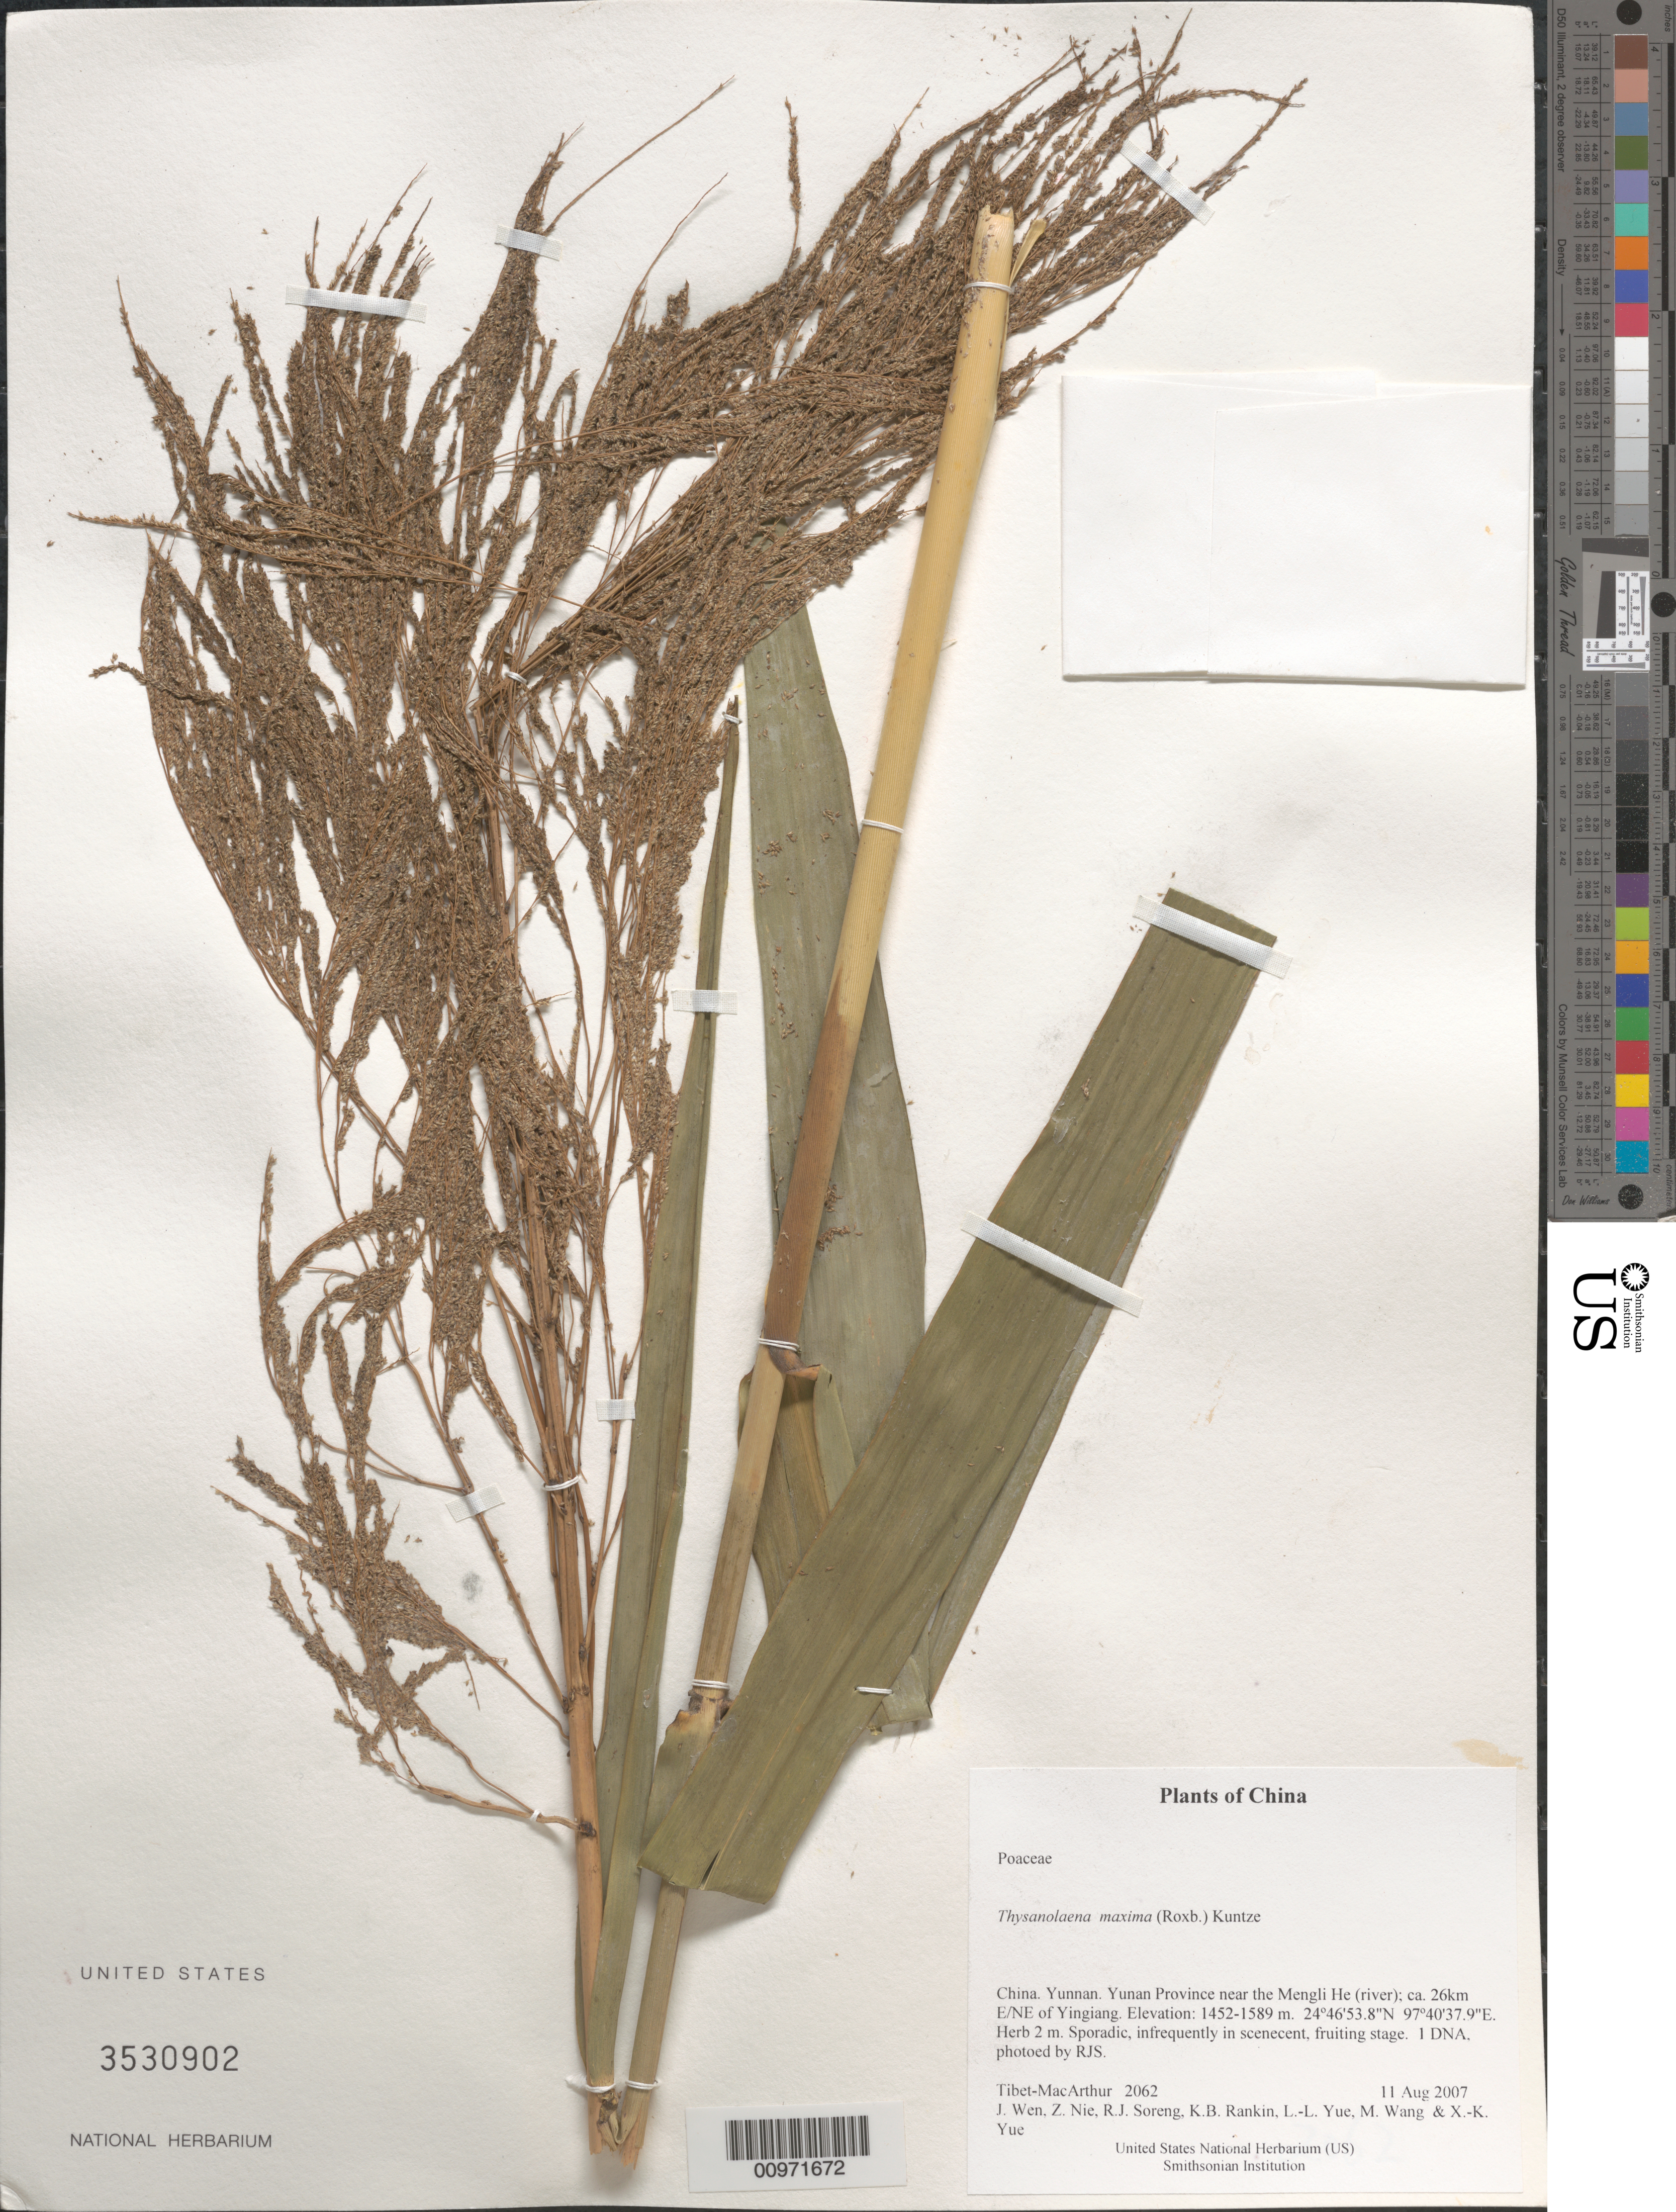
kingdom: Plantae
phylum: Tracheophyta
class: Liliopsida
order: Poales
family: Poaceae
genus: Thysanolaena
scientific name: Thysanolaena maxima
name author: (Roxb.) Kuntze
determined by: Soreng, Robert J., Research Associate (BOT), Smithsonian Institution - National Museum of Natural History (UNITED STATES)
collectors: Tibet-MacArthur, J. Wen, Z. Nie, R. J. Soreng, K. Rankin, L. Yue, M. Wang & X. Yue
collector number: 2062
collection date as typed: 11 Aug 2007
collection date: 2007-08-11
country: China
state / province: Yunnan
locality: Yunan Province near the Mengli He (river); ca. 26km E/NE of Yingiang.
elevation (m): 1452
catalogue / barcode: US 3530902